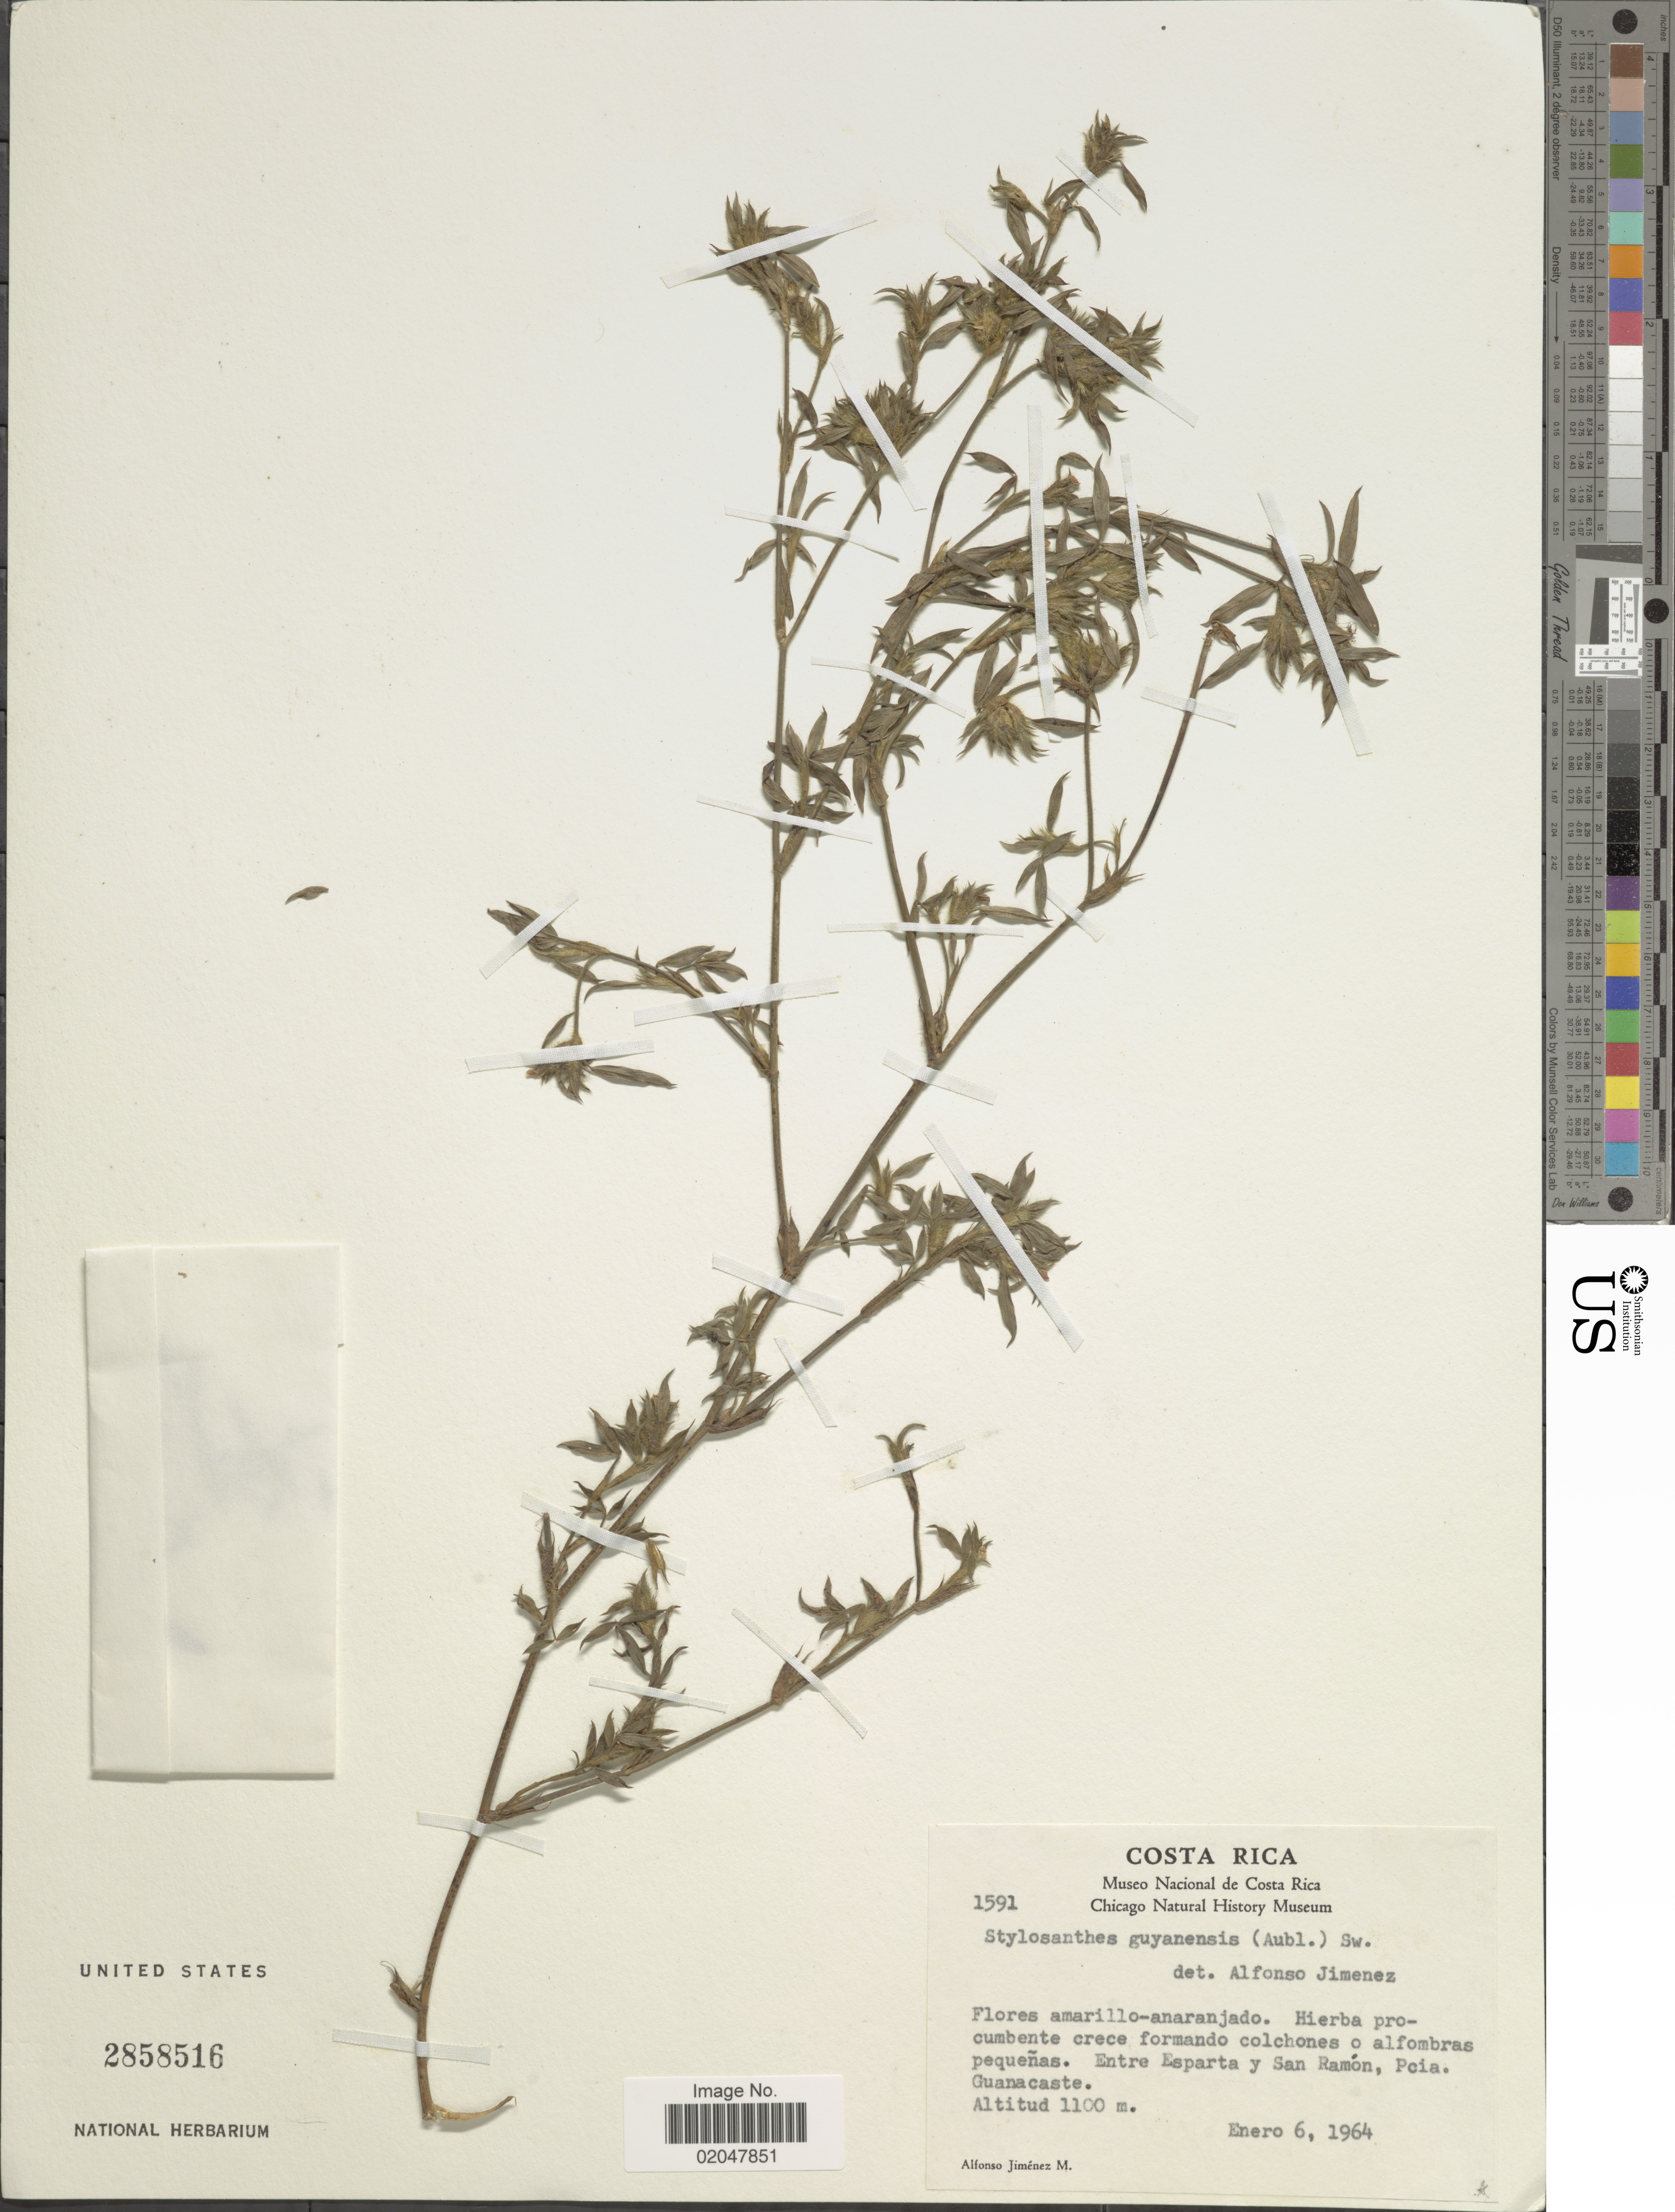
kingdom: Plantae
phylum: Tracheophyta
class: Magnoliopsida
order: Fabales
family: Fabaceae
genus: Stylosanthes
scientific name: Stylosanthes guianensis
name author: (Aubl.) Sw.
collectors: A. Jimenez M.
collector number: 1591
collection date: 1964-01-06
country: Costa Rica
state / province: Guanacaste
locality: Entre Esparta y San Ramon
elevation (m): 1100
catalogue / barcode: US 2858516